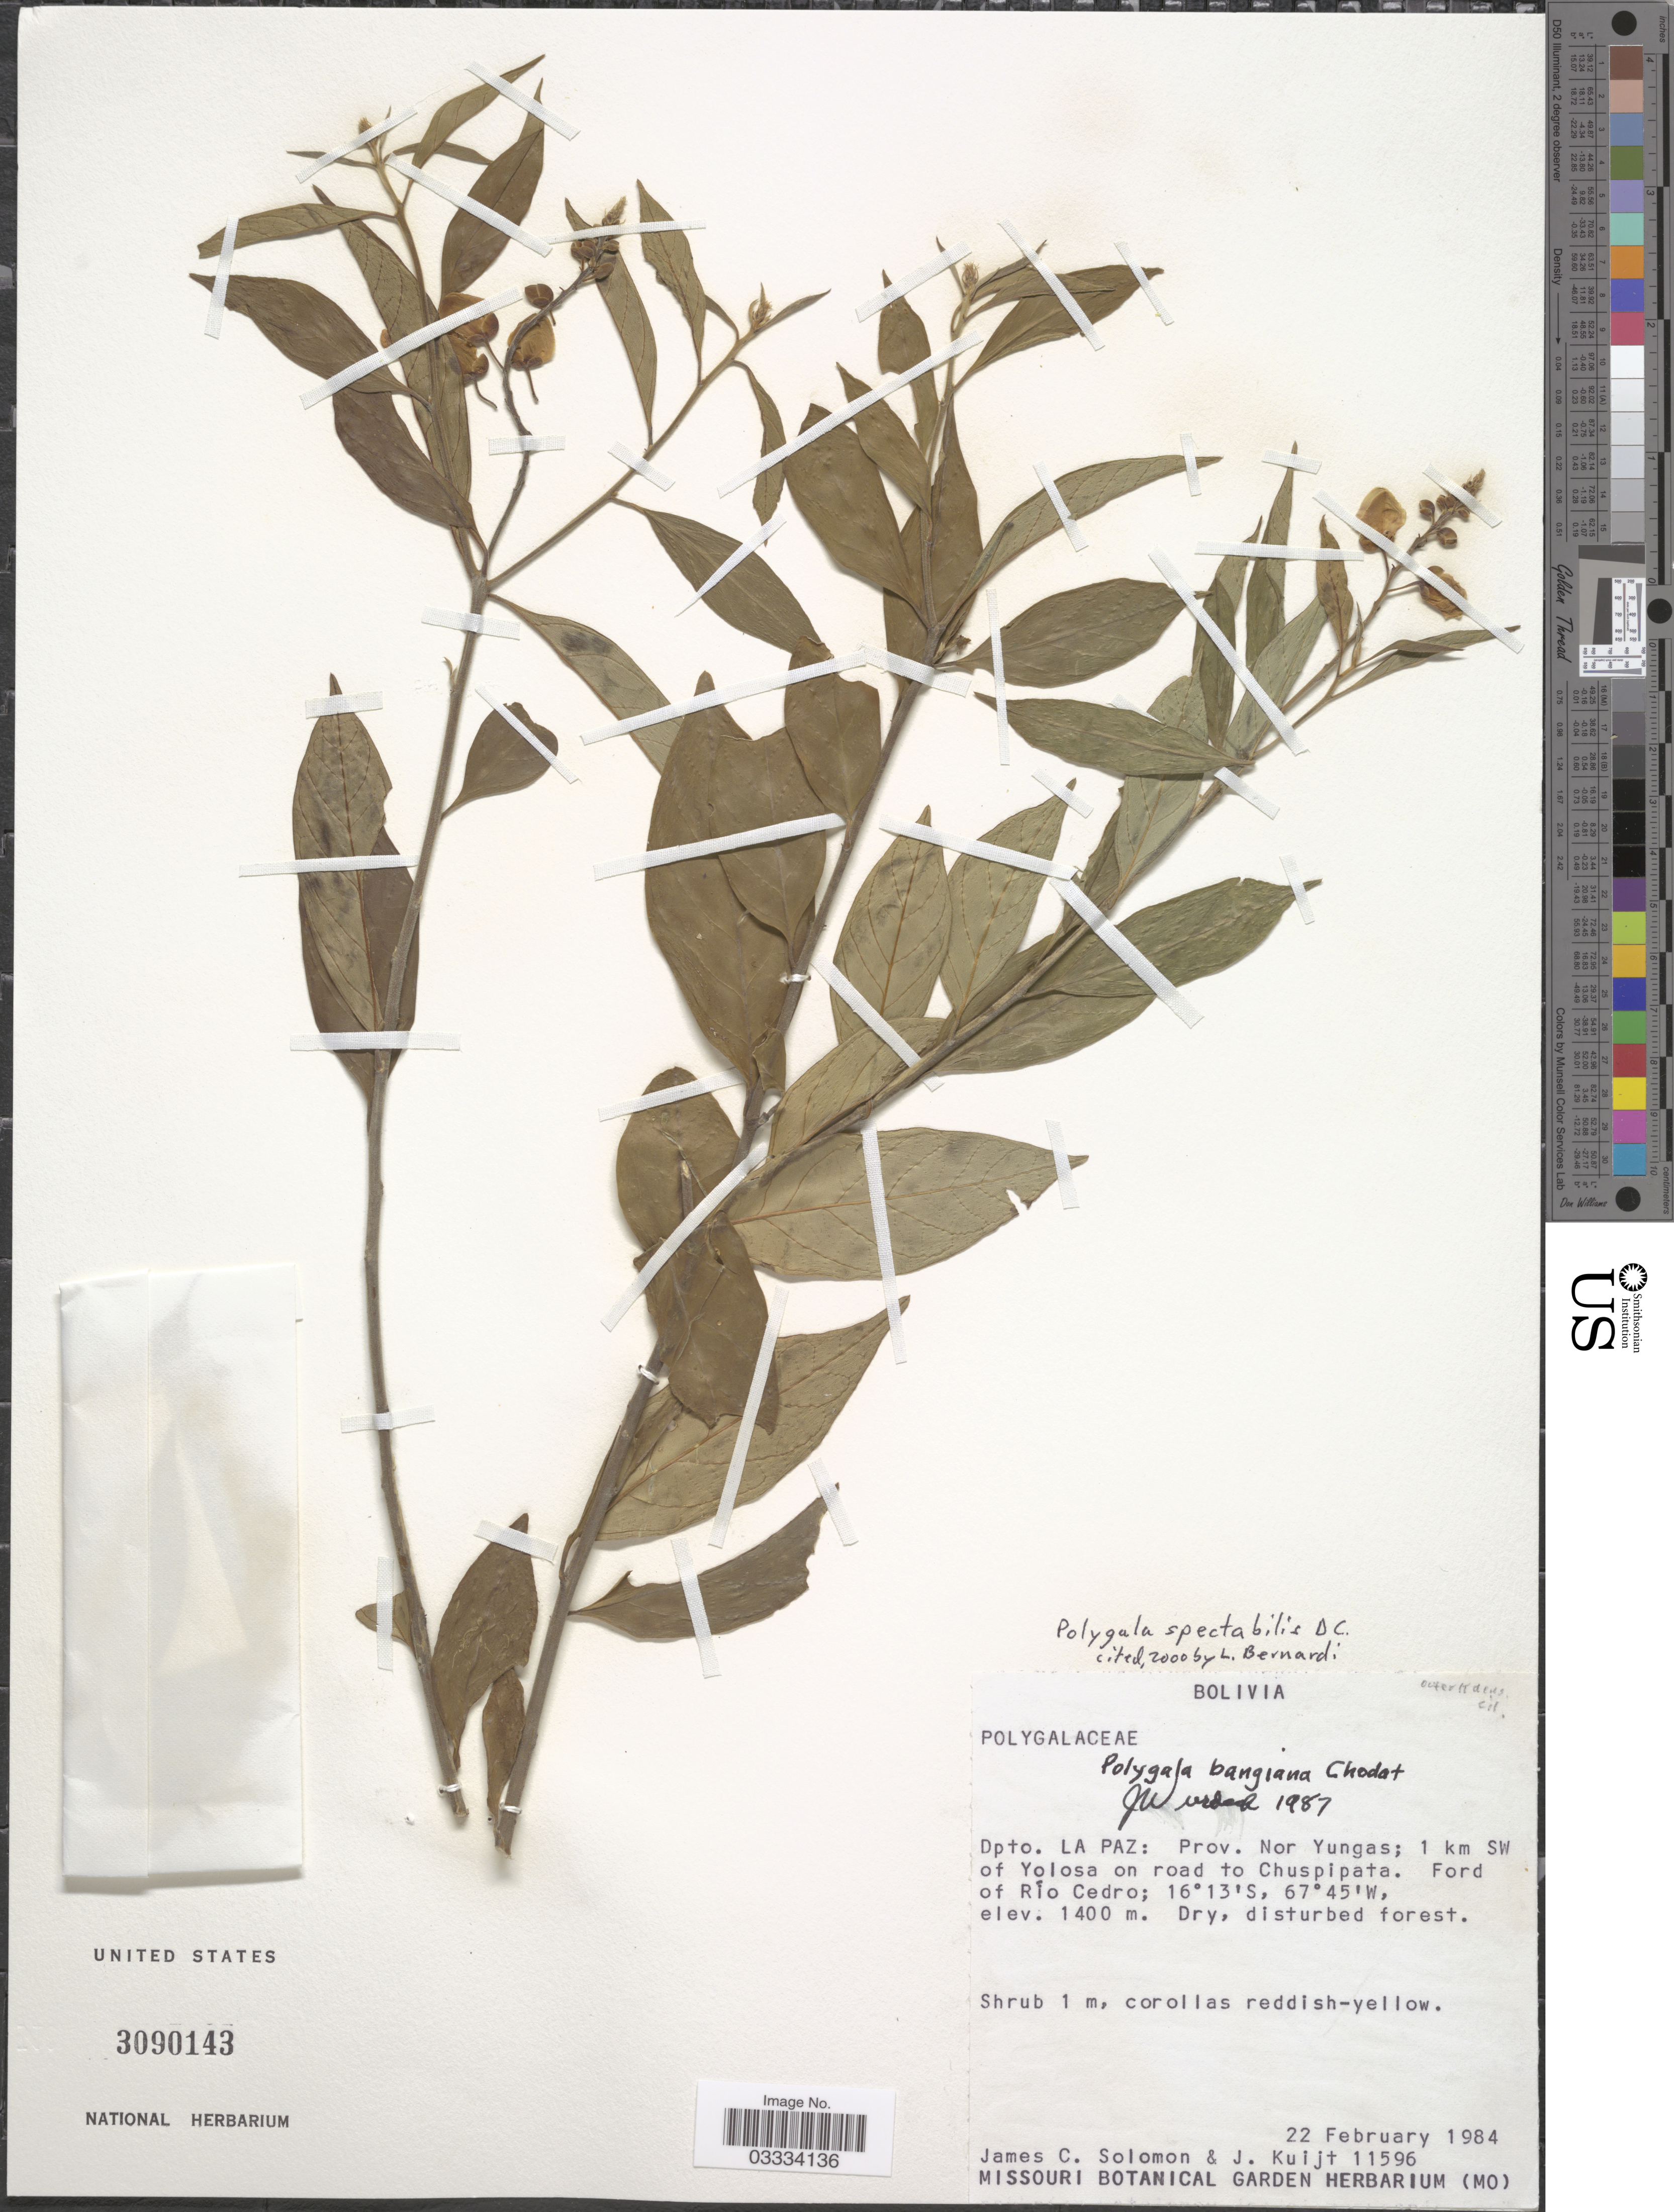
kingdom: Plantae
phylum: Tracheophyta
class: Magnoliopsida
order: Fabales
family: Polygalaceae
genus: Caamembeca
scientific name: Caamembeca andina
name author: (A.W. Benn.) J.F.B. Pastore & Mabb.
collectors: J. C. Solomon & J. Kuijt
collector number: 11596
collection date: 1984-02-22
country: Bolivia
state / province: La Paz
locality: Dpto. La Paz: Prov. Nor Yungas; 2 km SW of Yolosa on road to Chuspipata. Ford of Río Cedro.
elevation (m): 1400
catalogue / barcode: US 3090143